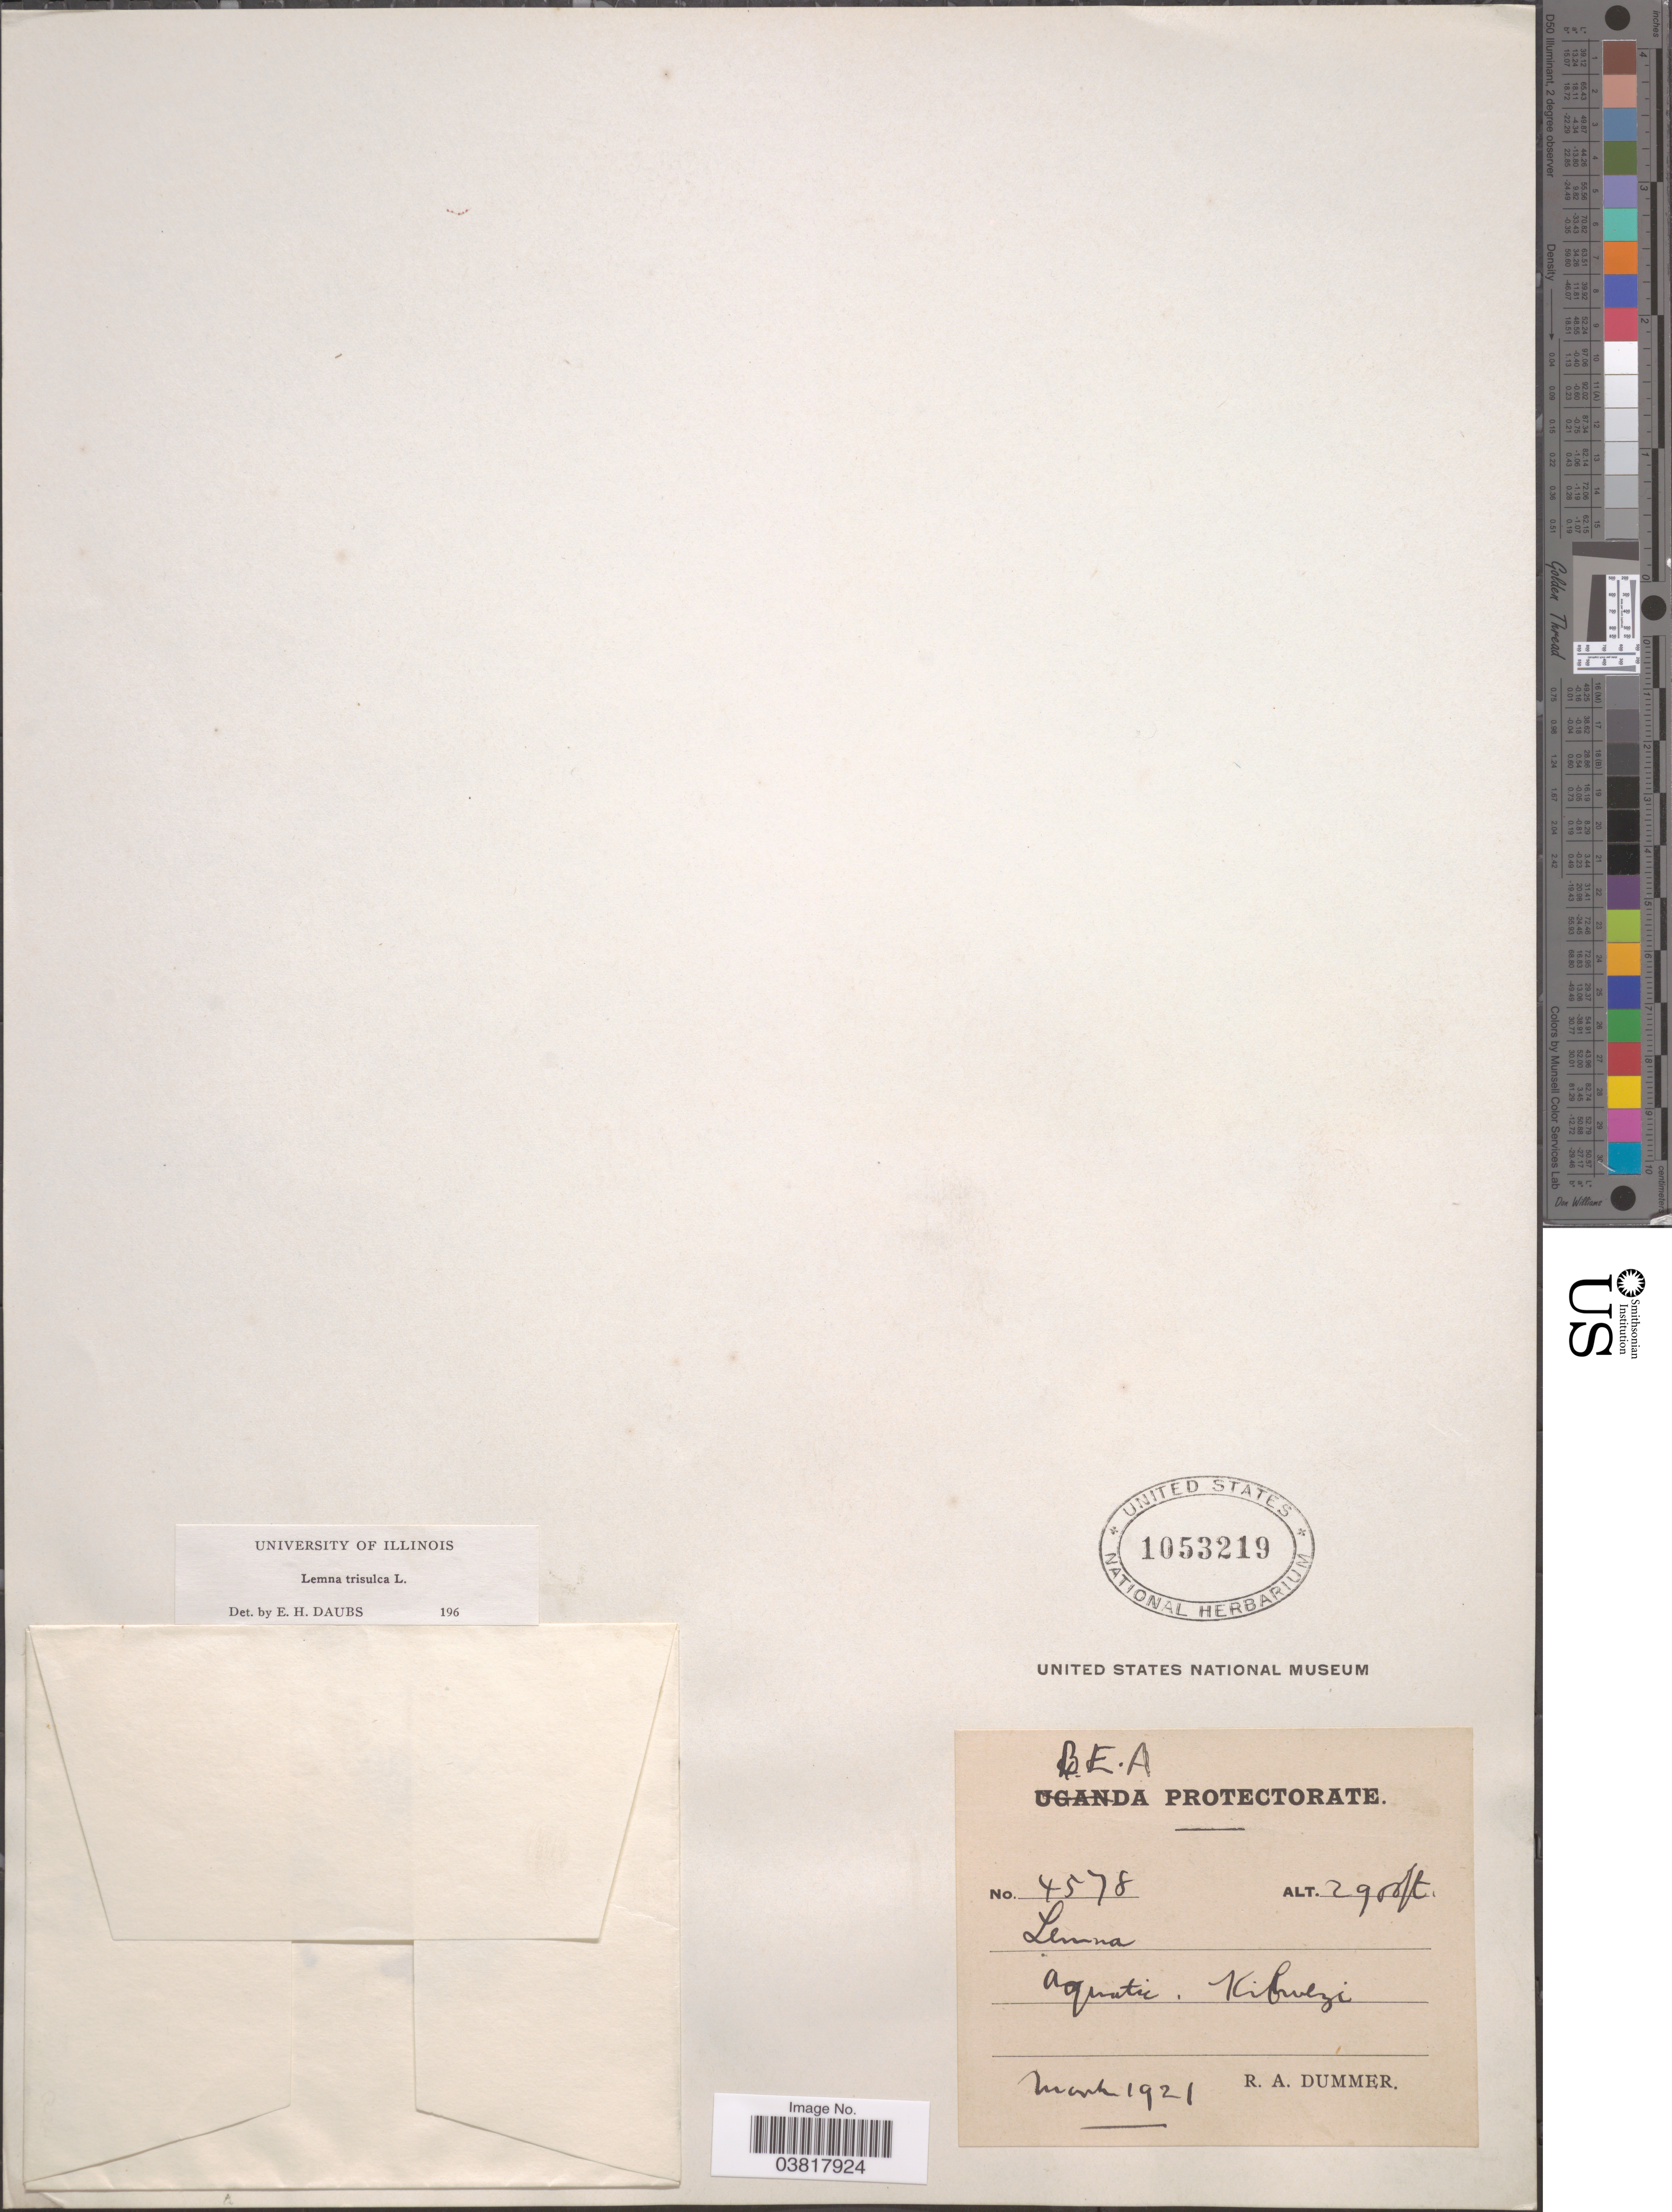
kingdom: Plantae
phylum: Tracheophyta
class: Liliopsida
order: Alismatales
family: Araceae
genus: Lemna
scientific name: Lemna trisulca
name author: L.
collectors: R. Dümmer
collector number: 4578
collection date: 1921-03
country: Kenya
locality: B.E.A. Protectorate. Aquatic. Kibwezi.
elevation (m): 884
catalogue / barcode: US 1053219